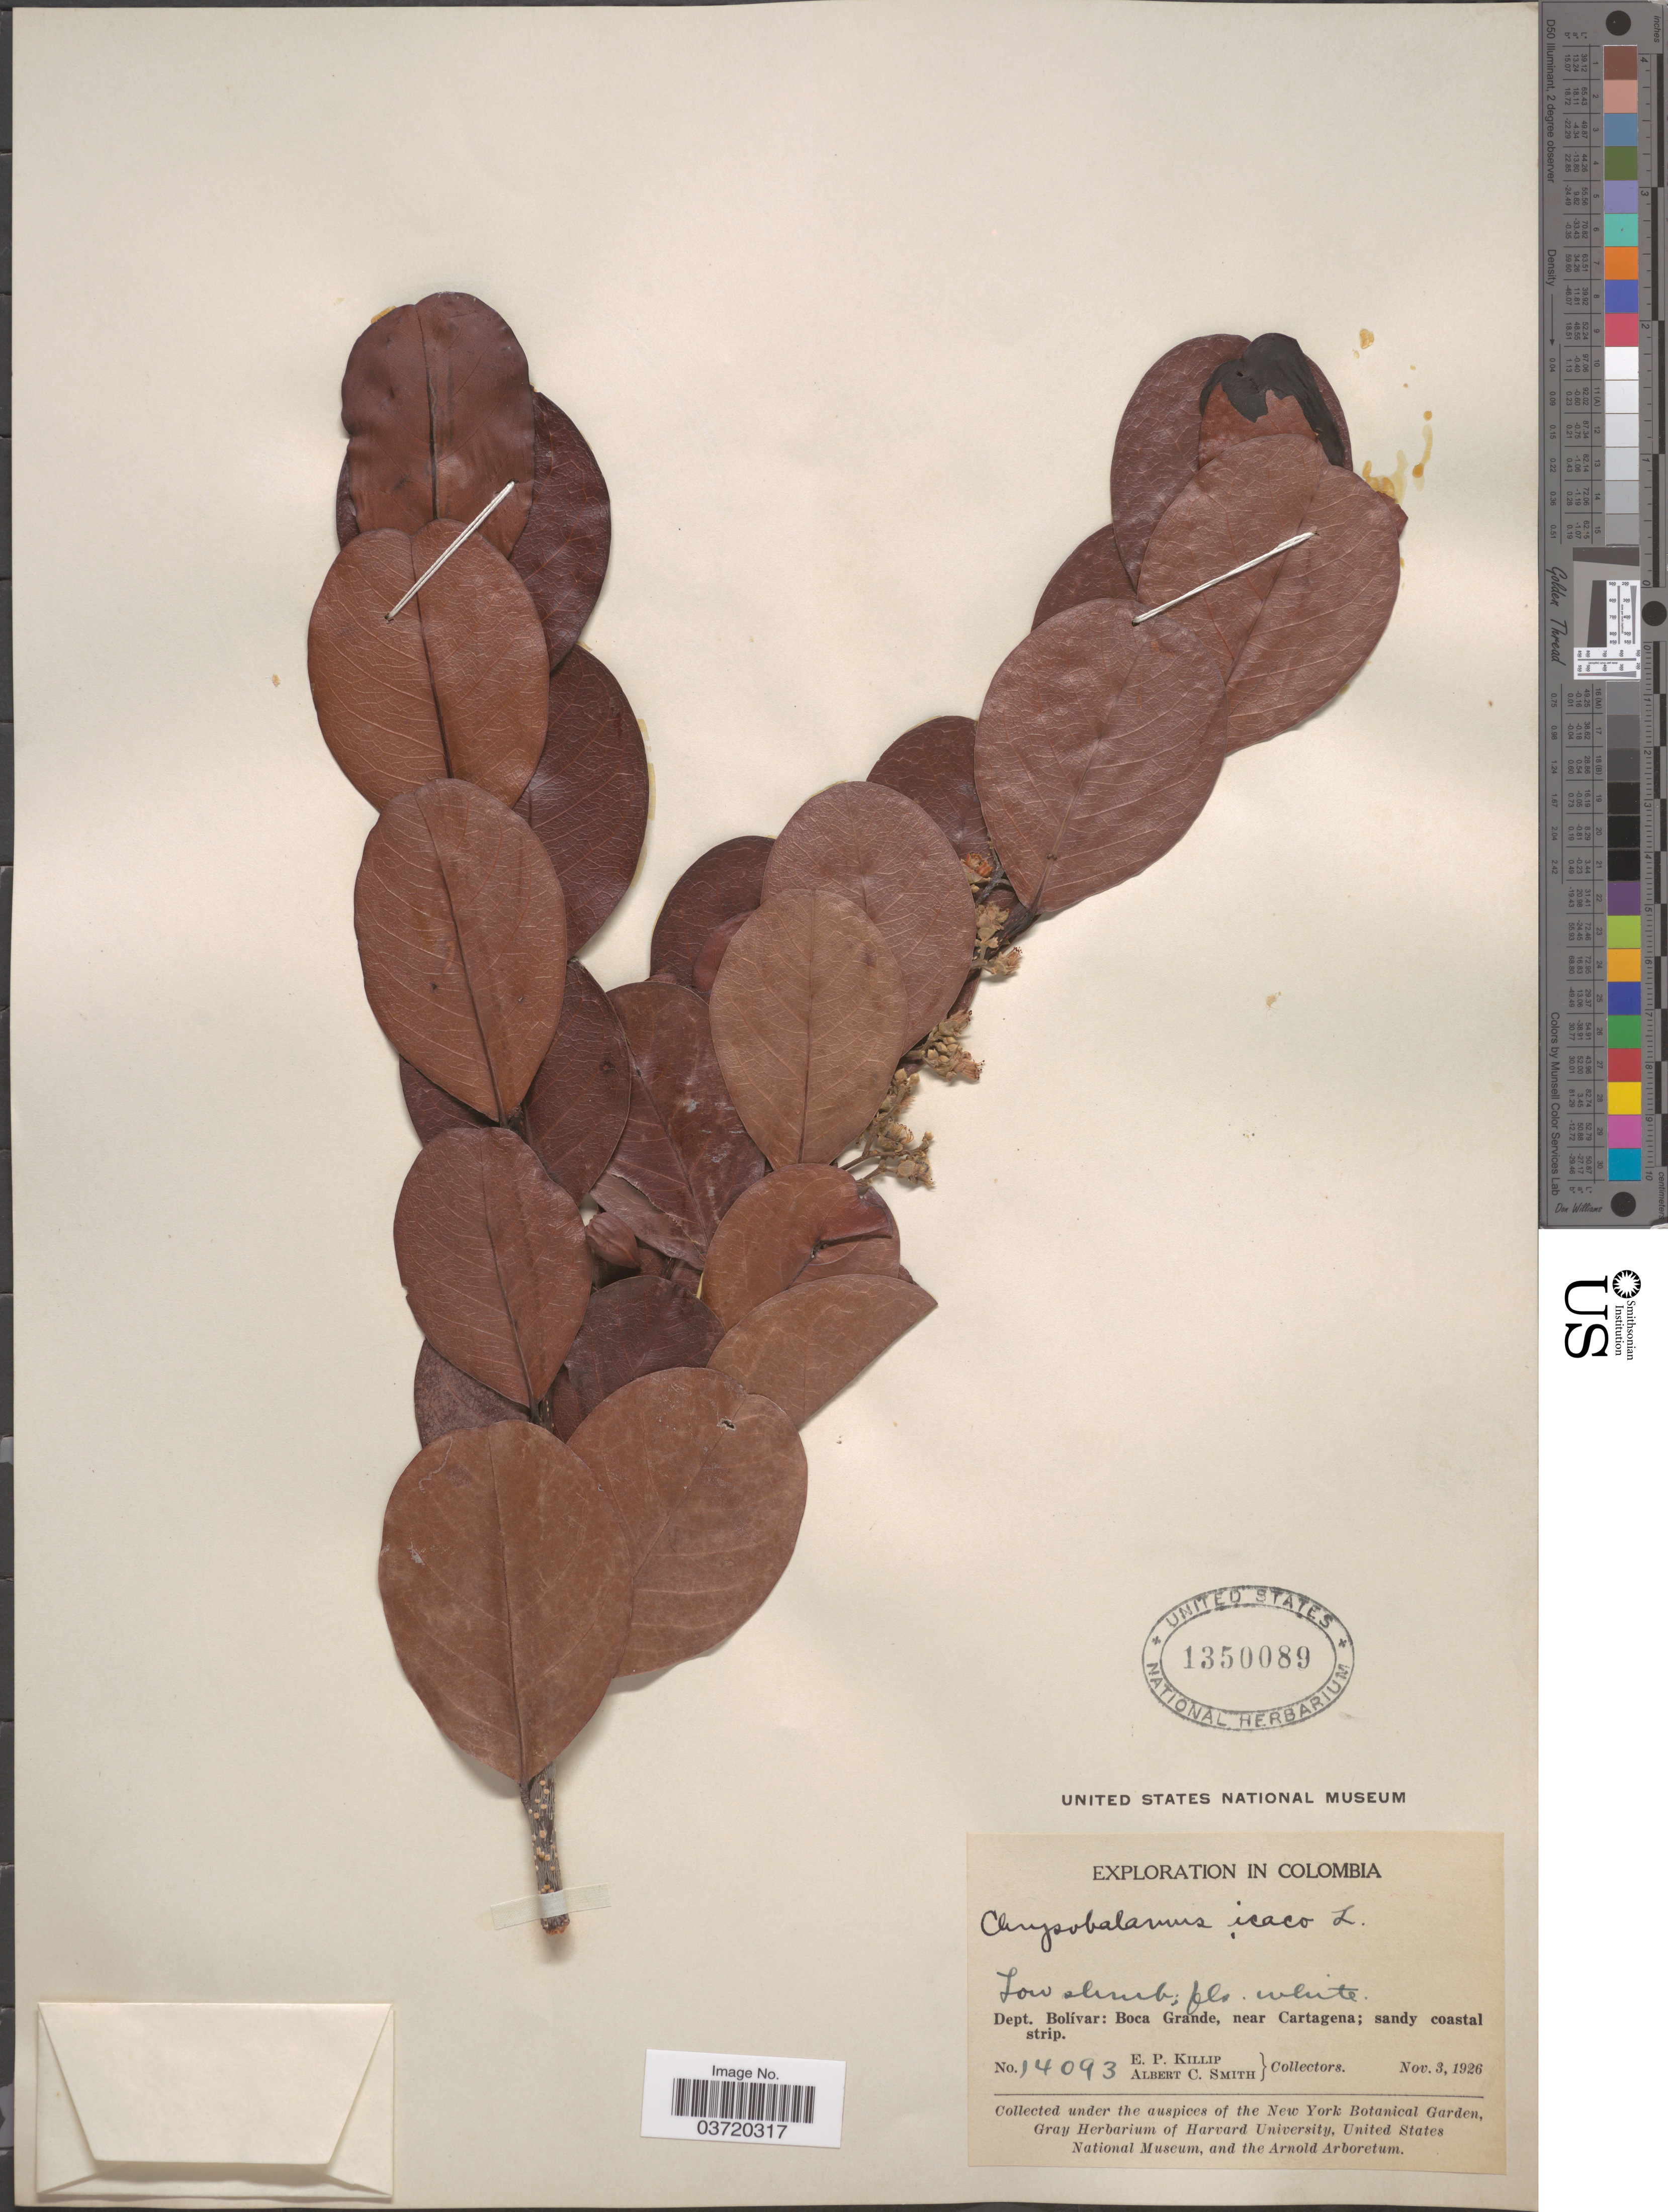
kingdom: Plantae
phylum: Tracheophyta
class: Magnoliopsida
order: Malpighiales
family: Chrysobalanaceae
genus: Chrysobalanus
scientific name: Chrysobalanus icaco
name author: L.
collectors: E. P. Killip & A. C. Smith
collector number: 14093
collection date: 1926-11-03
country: Colombia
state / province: Bolívar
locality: Dept. Bolívar: Boca Grande, near Cartagena; sandy coastal strip.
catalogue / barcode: US 1350089